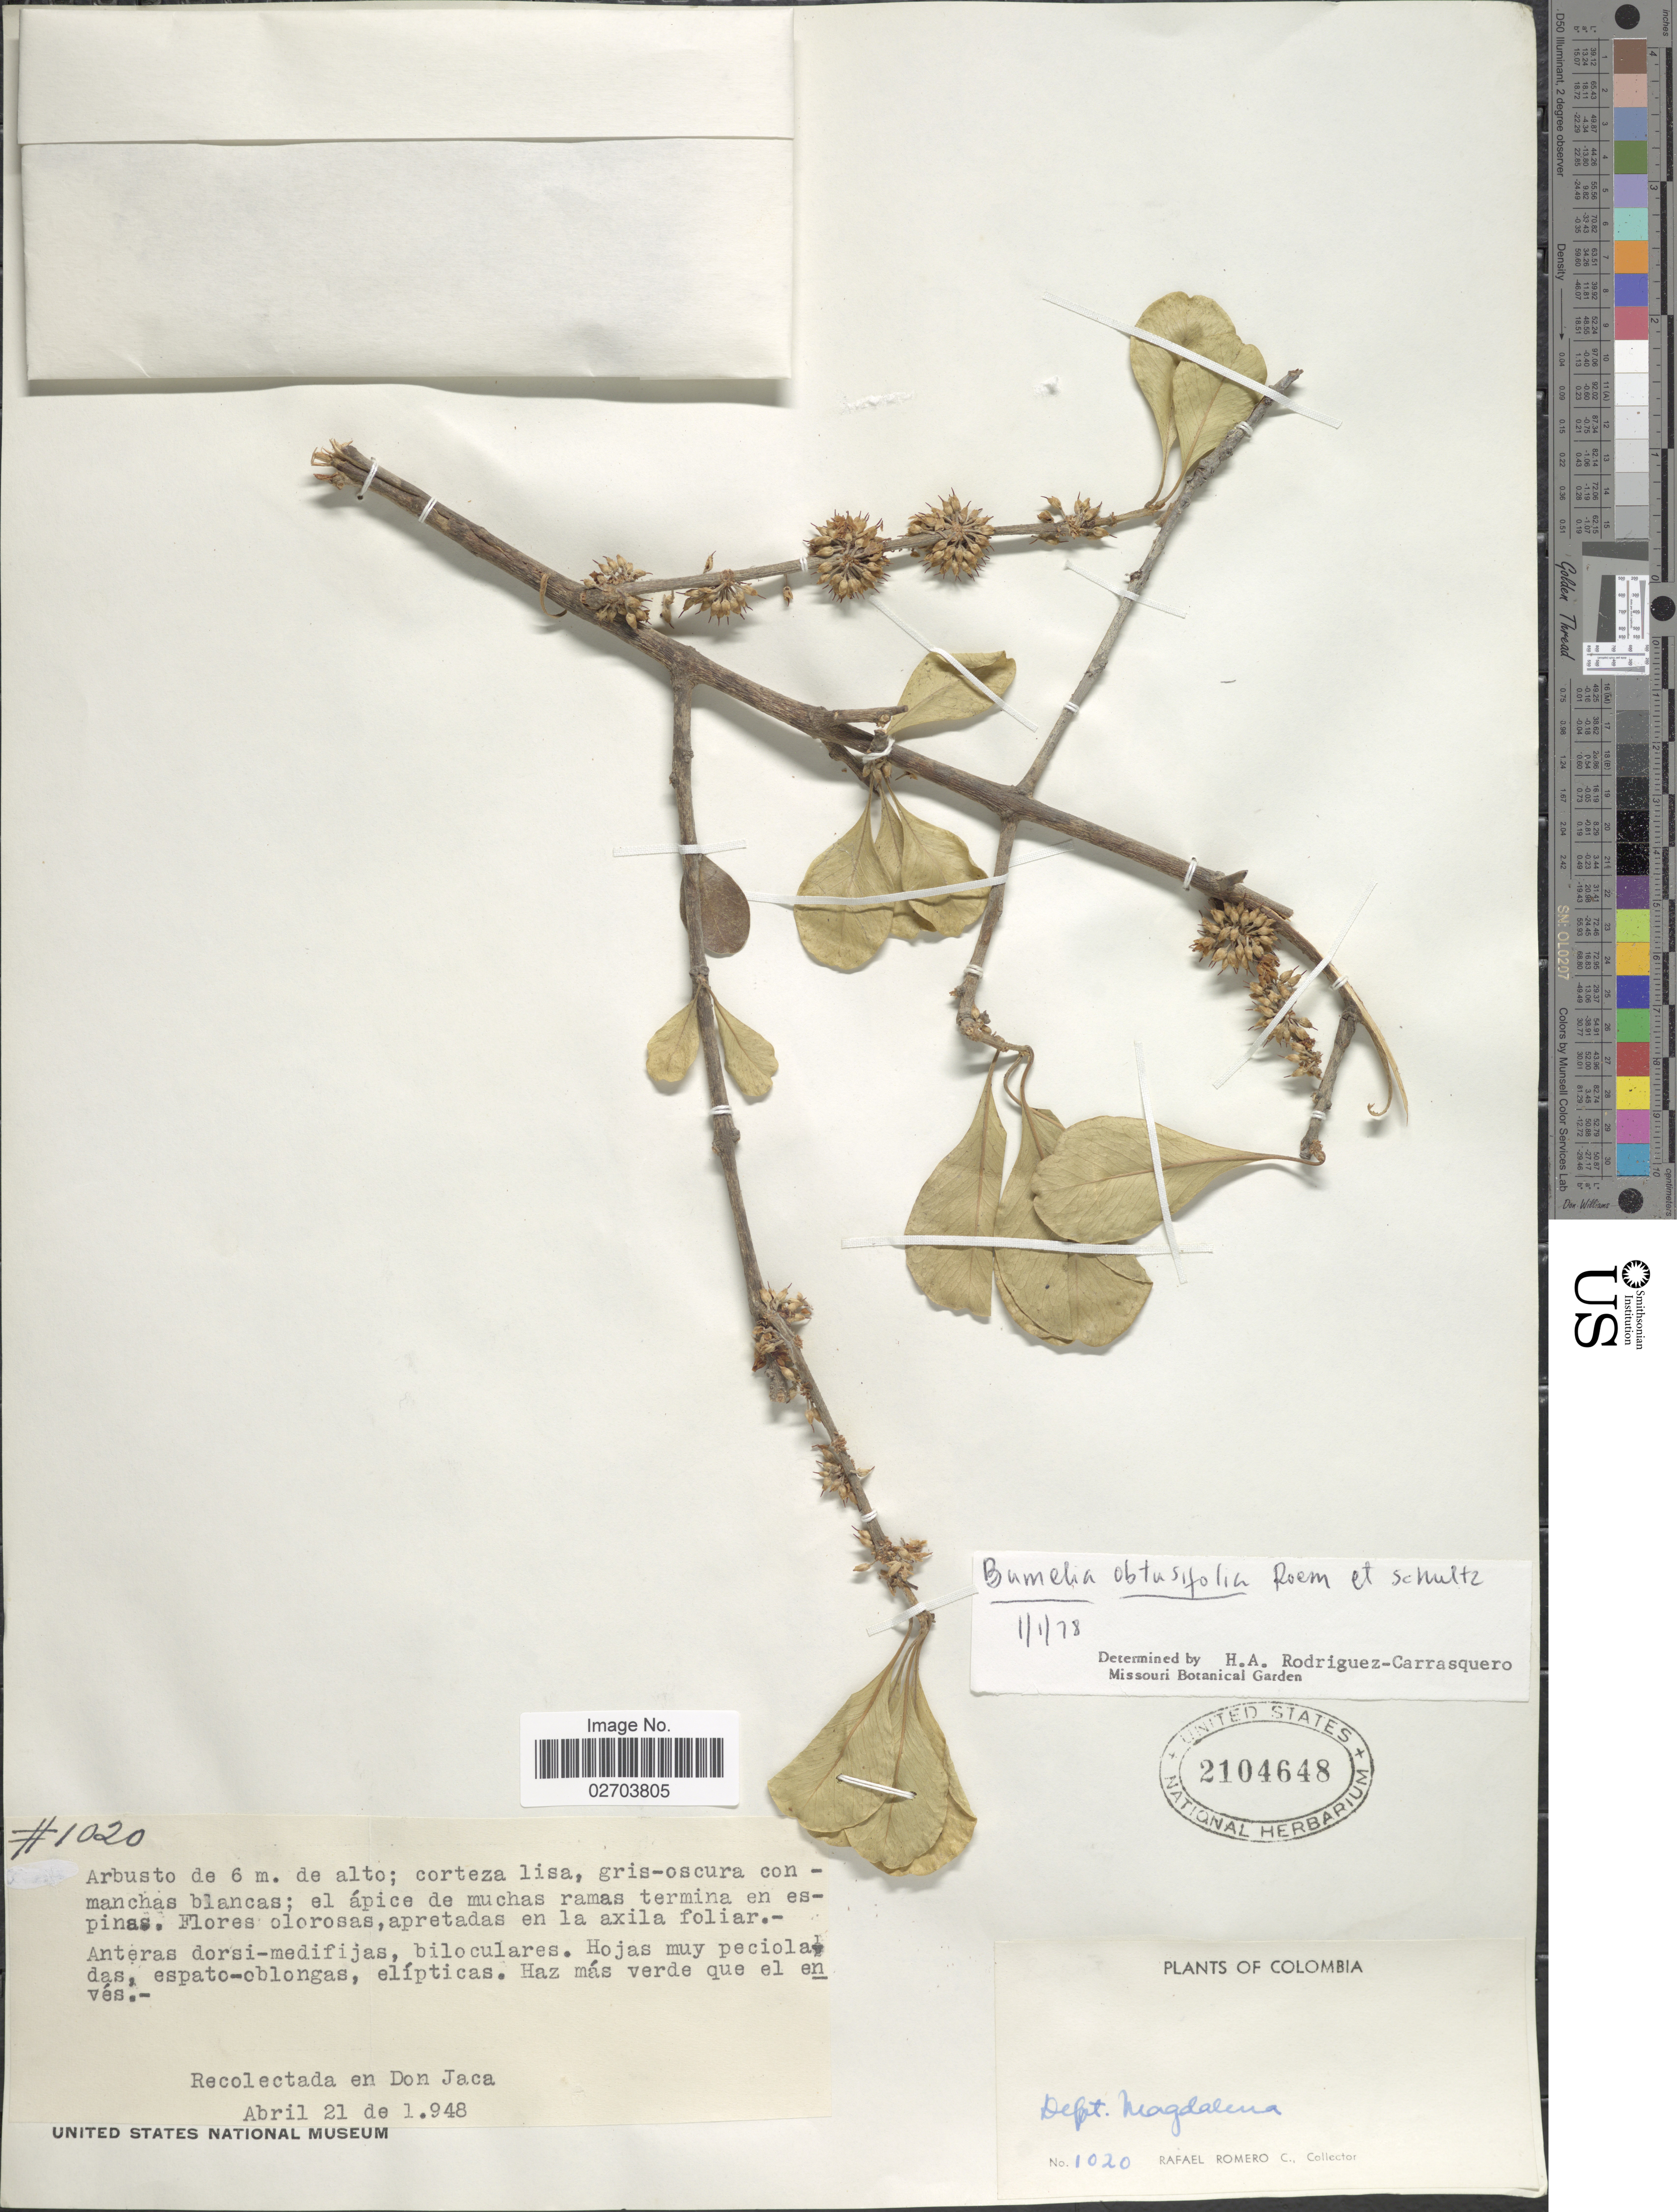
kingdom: Plantae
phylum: Tracheophyta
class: Magnoliopsida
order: Ericales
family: Sapotaceae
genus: Sideroxylon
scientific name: Sideroxylon obtusifolium subsp. buxifolium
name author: (Roem. & Schult.) T.D. Penn.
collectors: R. Romero Castañeda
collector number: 1020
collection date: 1948-04-21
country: Colombia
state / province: Magdalena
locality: Recolectada en Don Jaca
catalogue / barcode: US 2104648